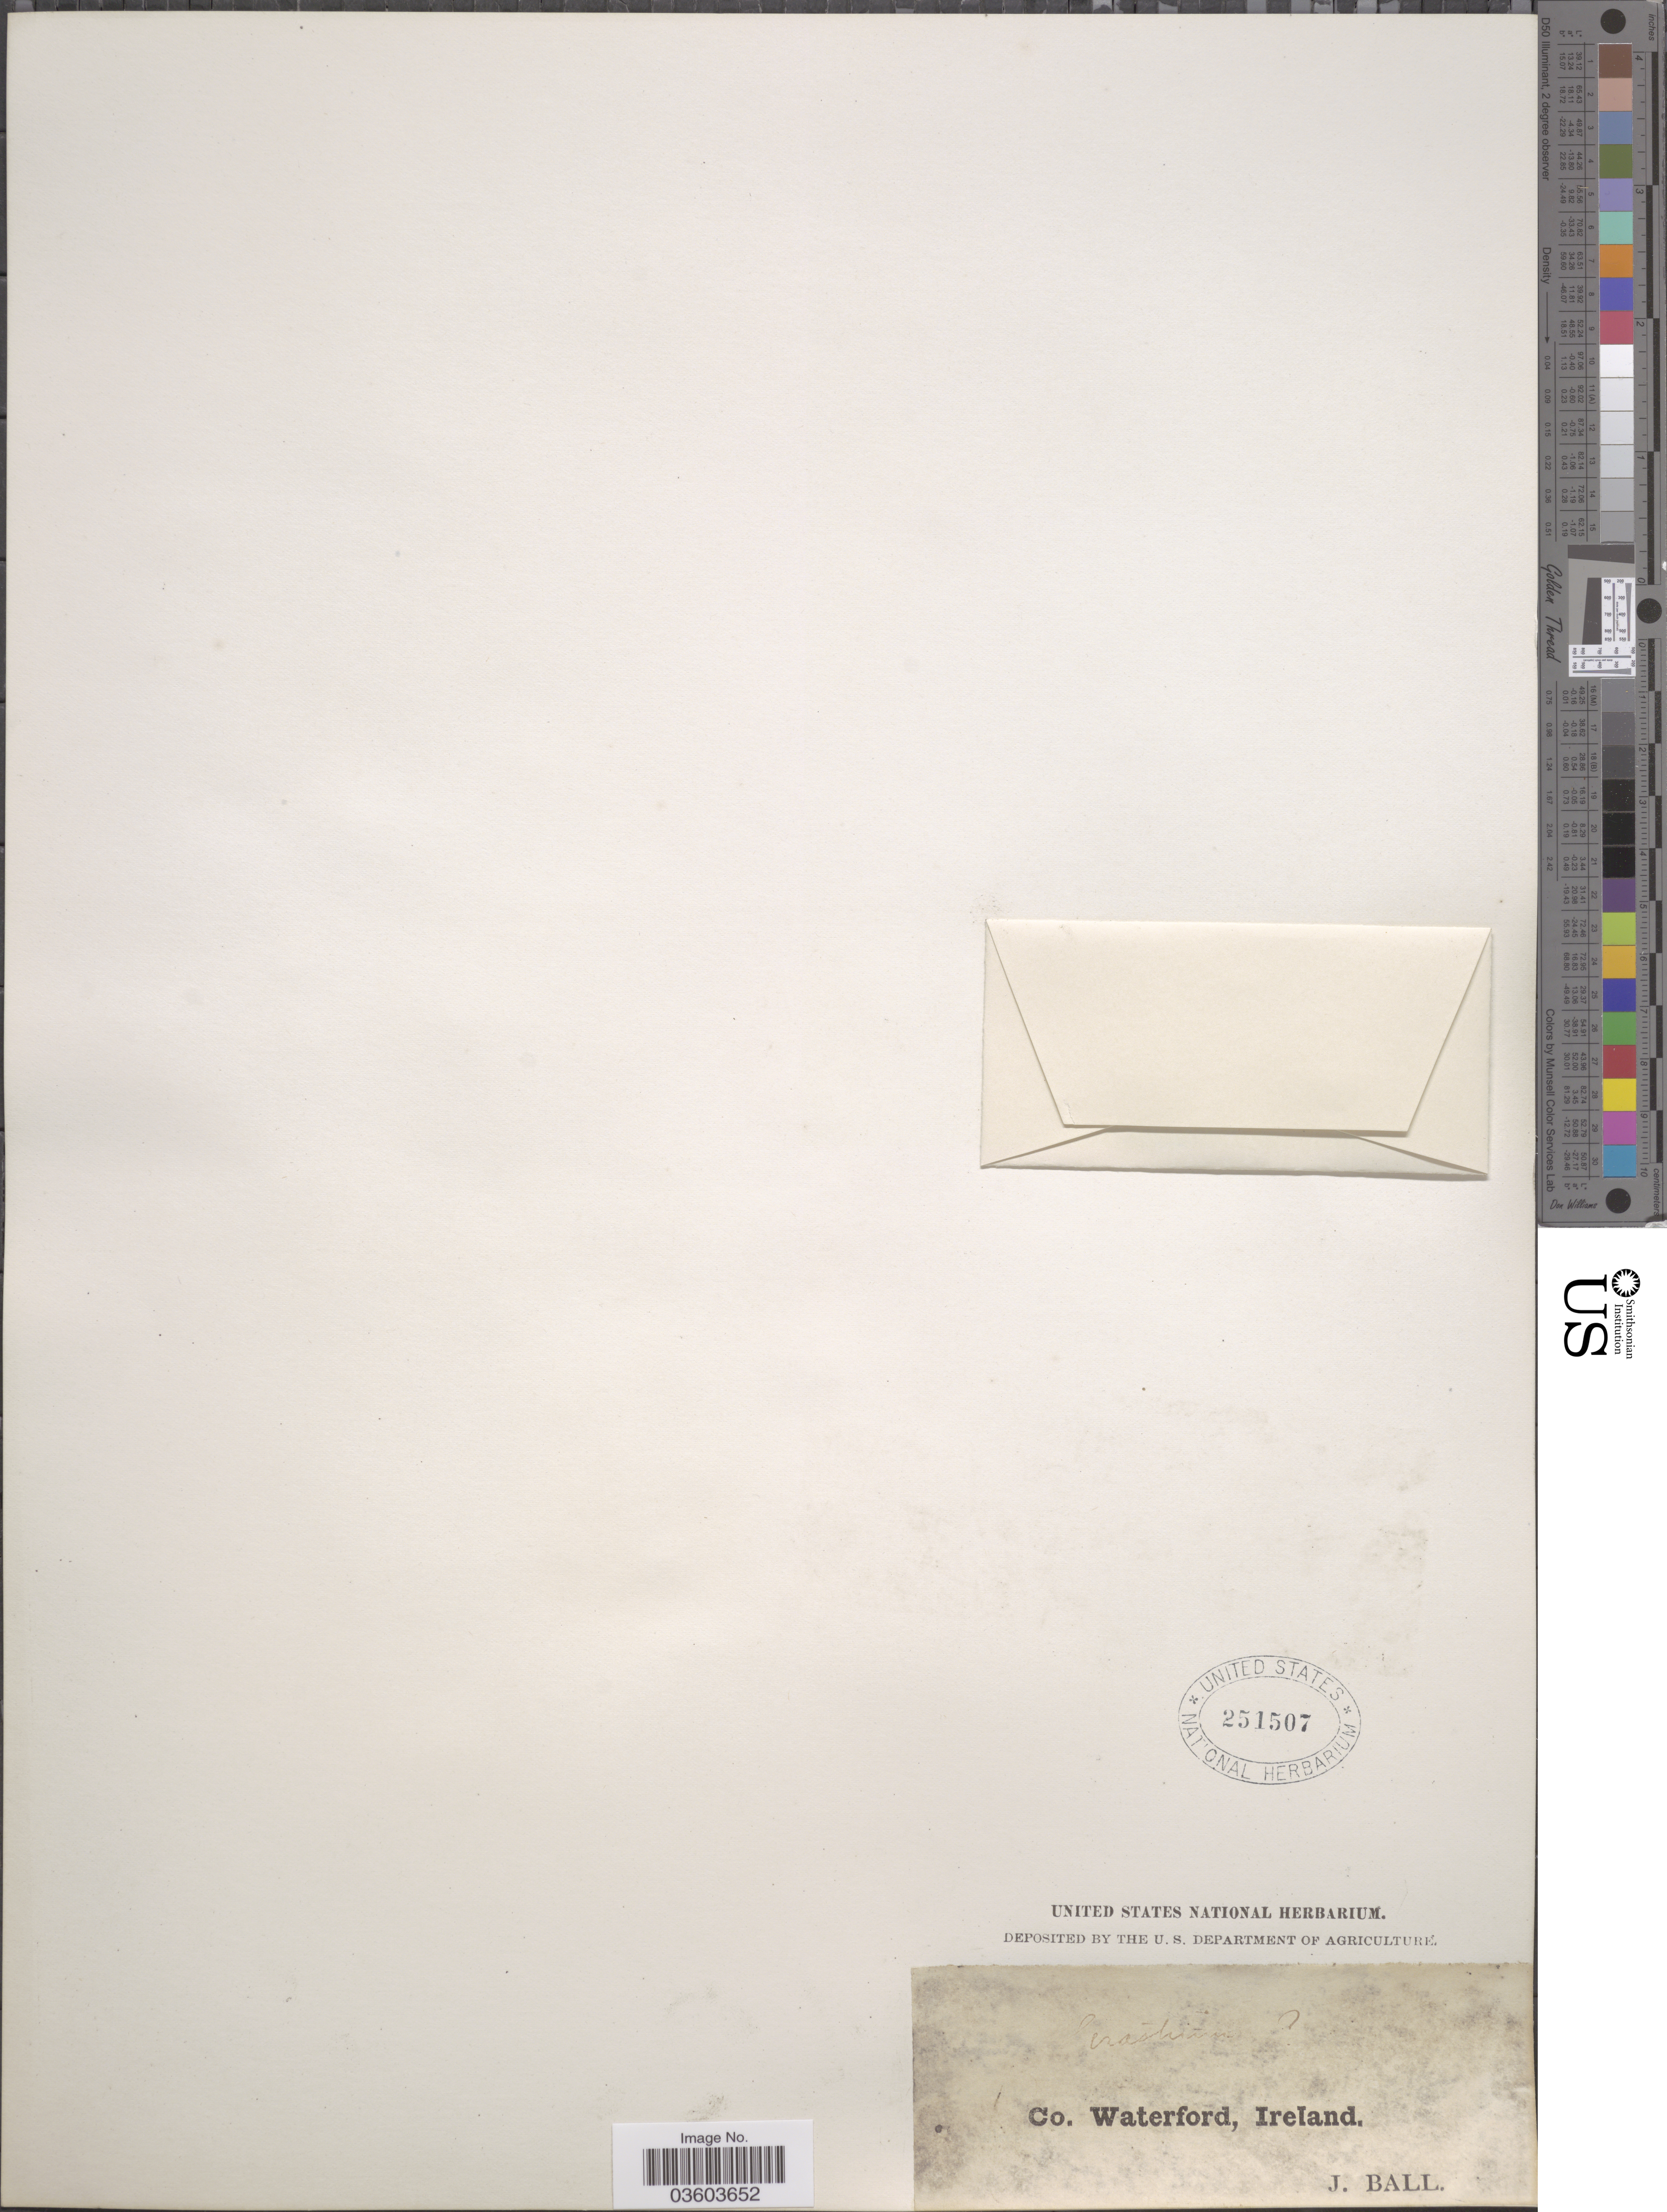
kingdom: Plantae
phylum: Tracheophyta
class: Magnoliopsida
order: Caryophyllales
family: Caryophyllaceae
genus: Cerastium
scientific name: Cerastium sp.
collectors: J. Ball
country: Ireland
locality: Co. Waterford.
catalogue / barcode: US 251507